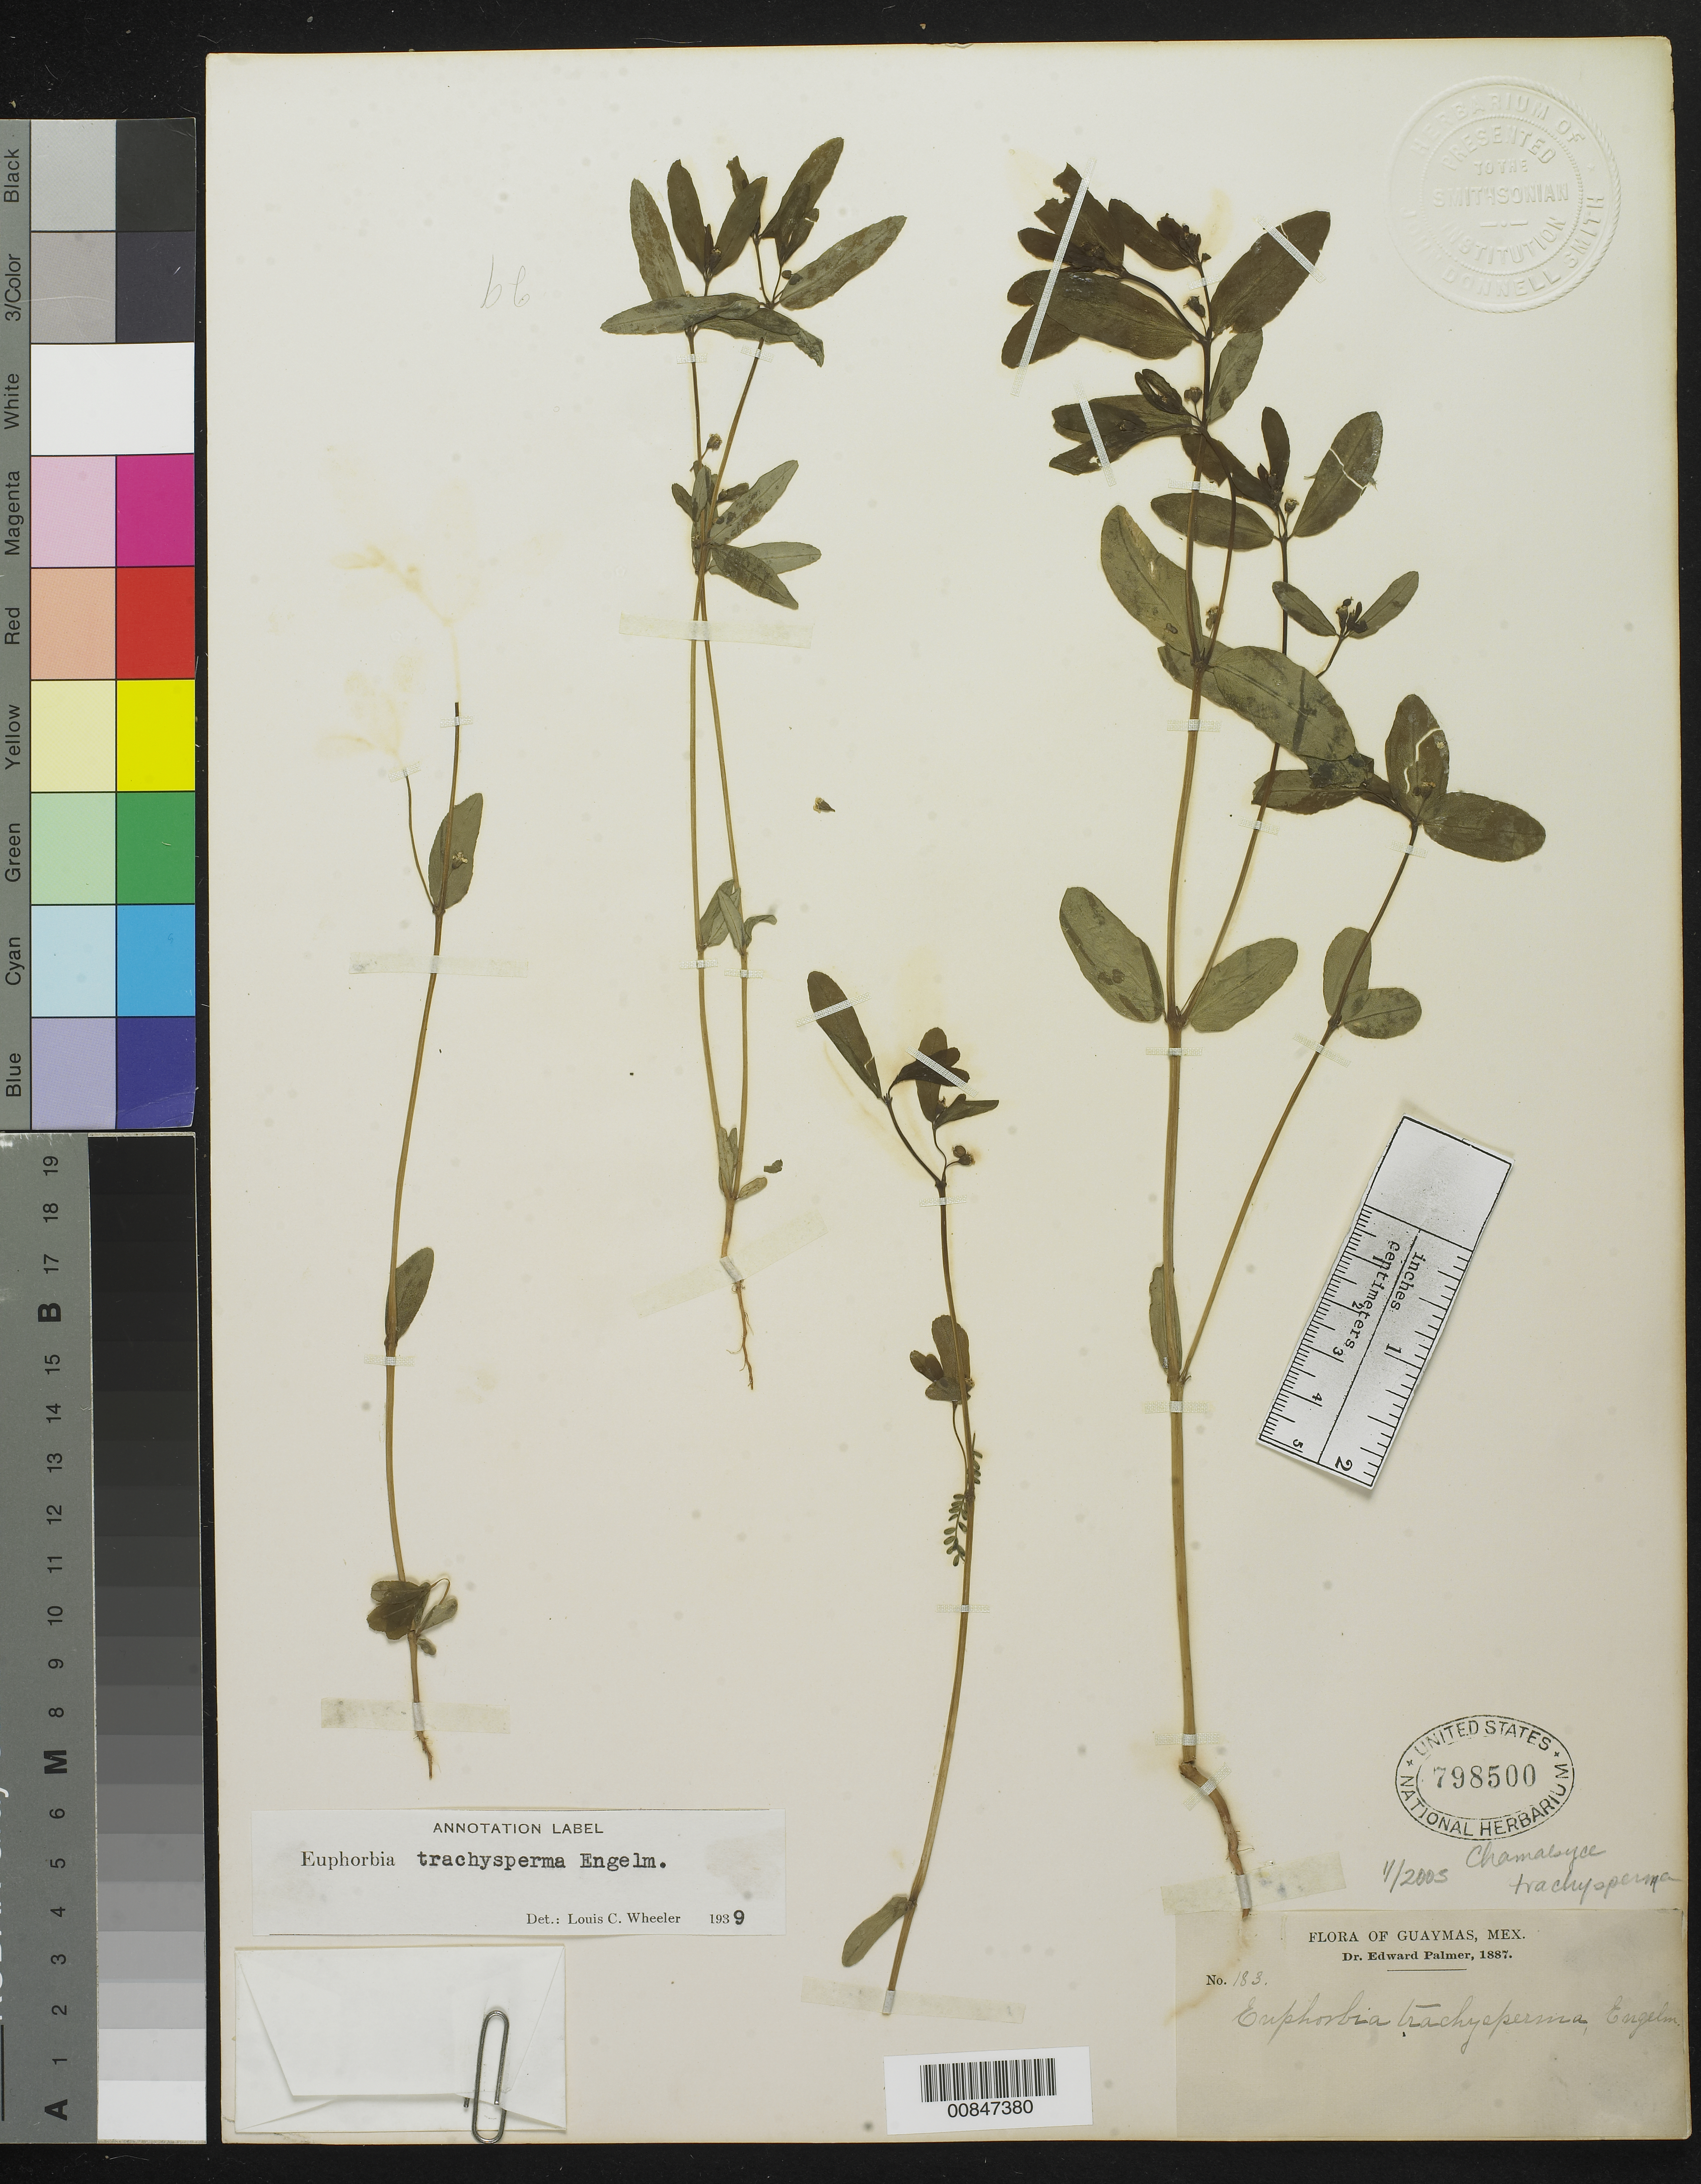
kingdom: Plantae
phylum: Tracheophyta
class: Magnoliopsida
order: Malpighiales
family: Euphorbiaceae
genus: Euphorbia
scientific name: Euphorbia trachysperma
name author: Engelm. in Emory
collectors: E. Palmer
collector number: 183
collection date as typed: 1887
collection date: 1887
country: Mexico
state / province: Sonora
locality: Guaymas, Sonora.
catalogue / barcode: US 798500